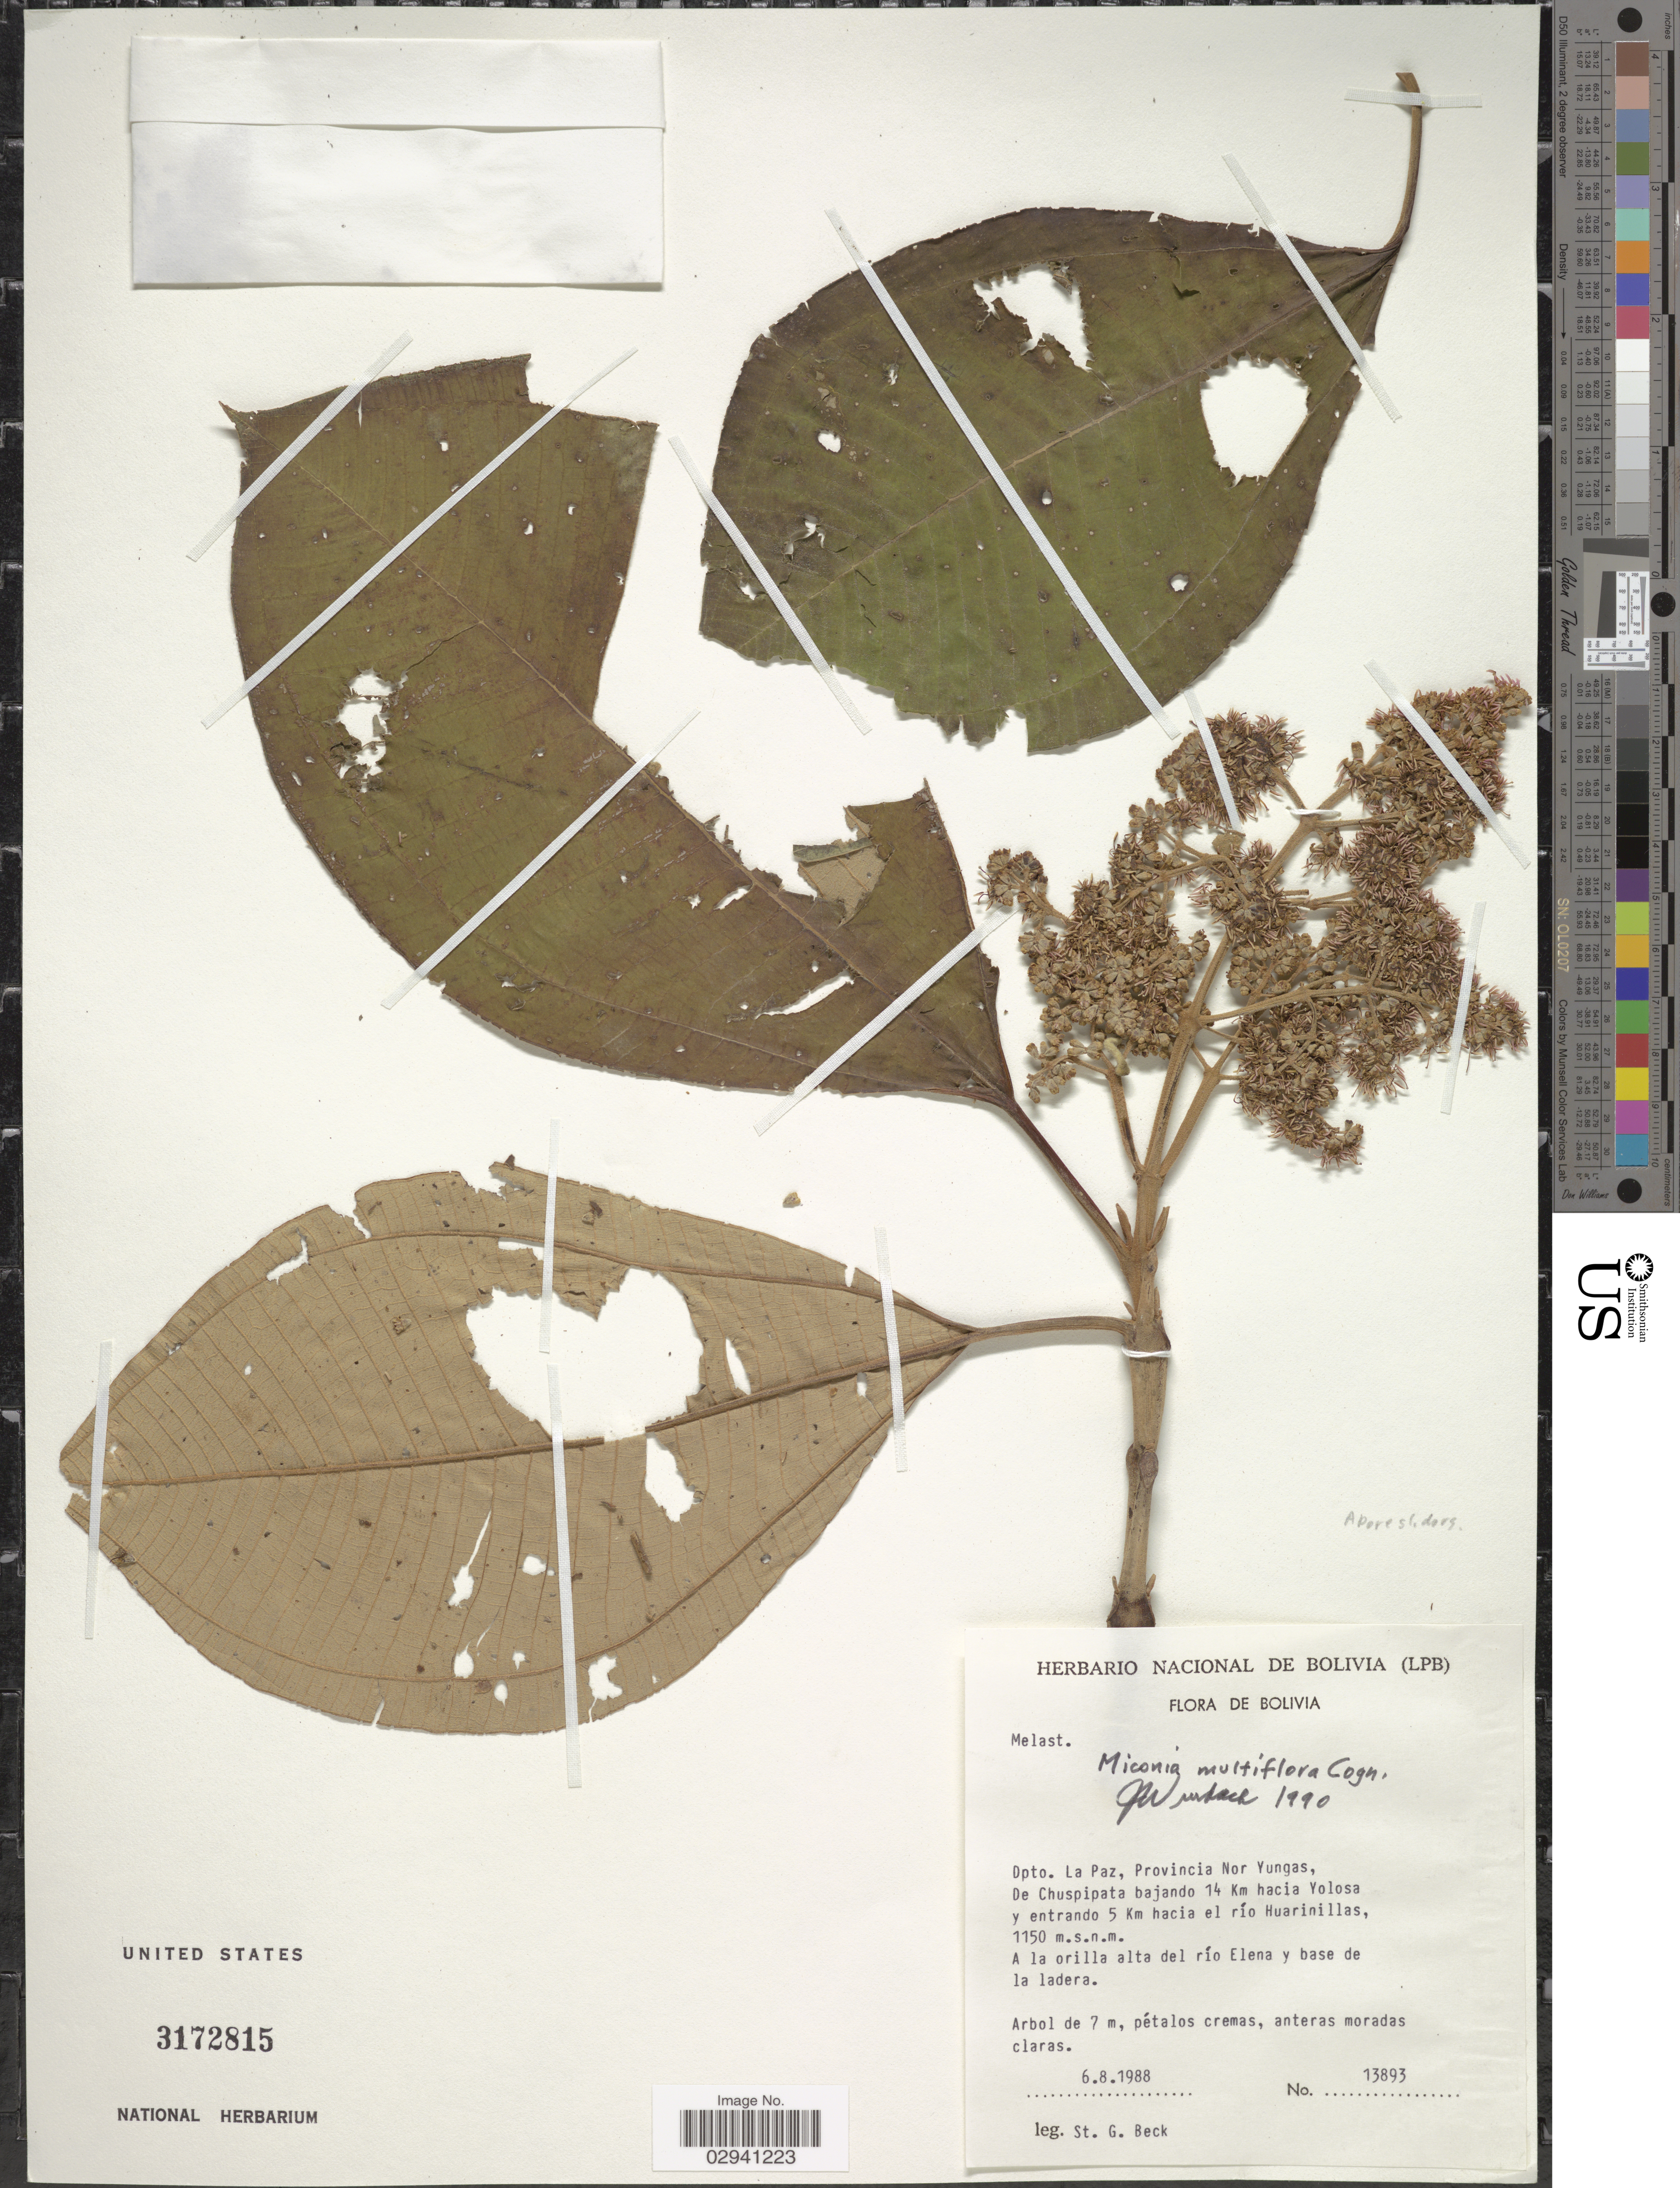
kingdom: Plantae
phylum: Tracheophyta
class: Magnoliopsida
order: Myrtales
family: Melastomataceae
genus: Miconia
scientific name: Miconia multiflora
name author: Cogn.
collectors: S. Beck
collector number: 13893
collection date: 1988-08-06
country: Bolivia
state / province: La Paz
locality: Dpto. La Paz, Provincia Nor Yungas, De Chuspipata bajando 14 Km hacia Yolosa y entrando 5 Km hacia el río Huarinillas. A la orilla alta del río Elena y base de la ladera.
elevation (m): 1150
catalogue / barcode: US 3172815